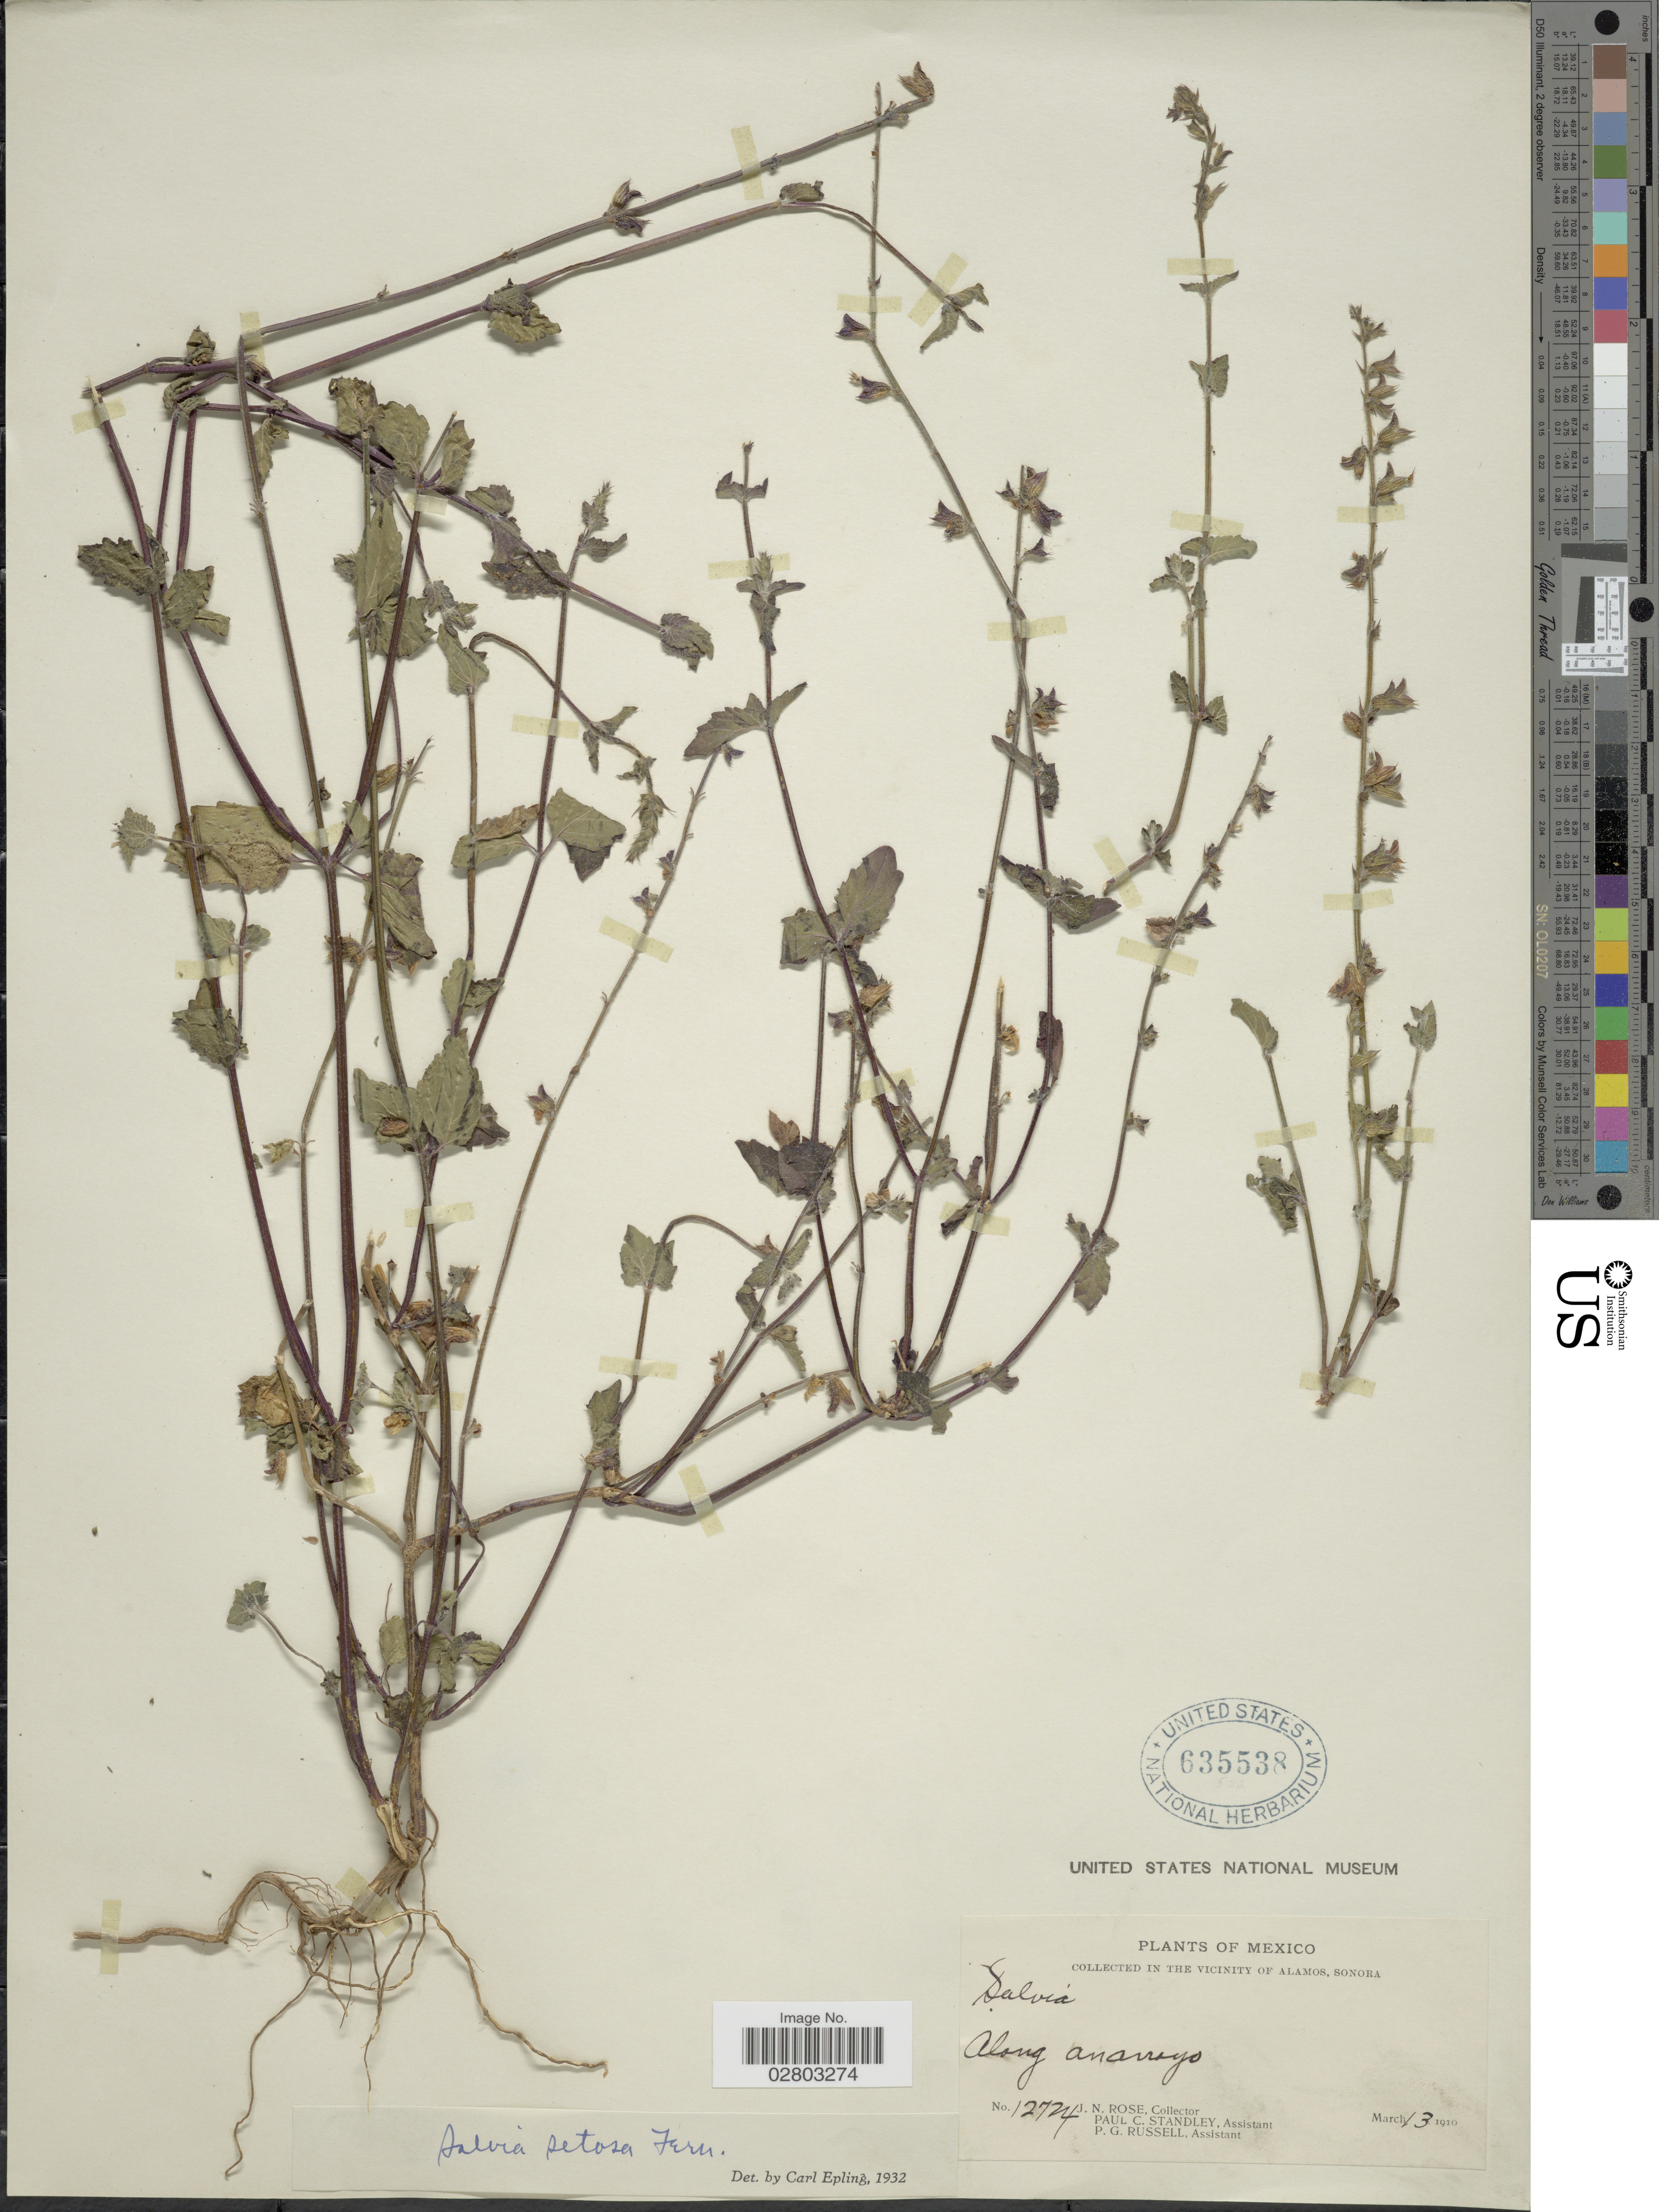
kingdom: Plantae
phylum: Tracheophyta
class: Magnoliopsida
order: Lamiales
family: Lamiaceae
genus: Salvia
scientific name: Salvia setosa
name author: Fernald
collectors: J. N. Rose, P. C. Standley & P. G. Russell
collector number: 12724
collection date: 1910-03-13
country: Mexico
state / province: Sonora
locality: Vicinity of Alamos, Along an arayo.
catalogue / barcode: US 635538